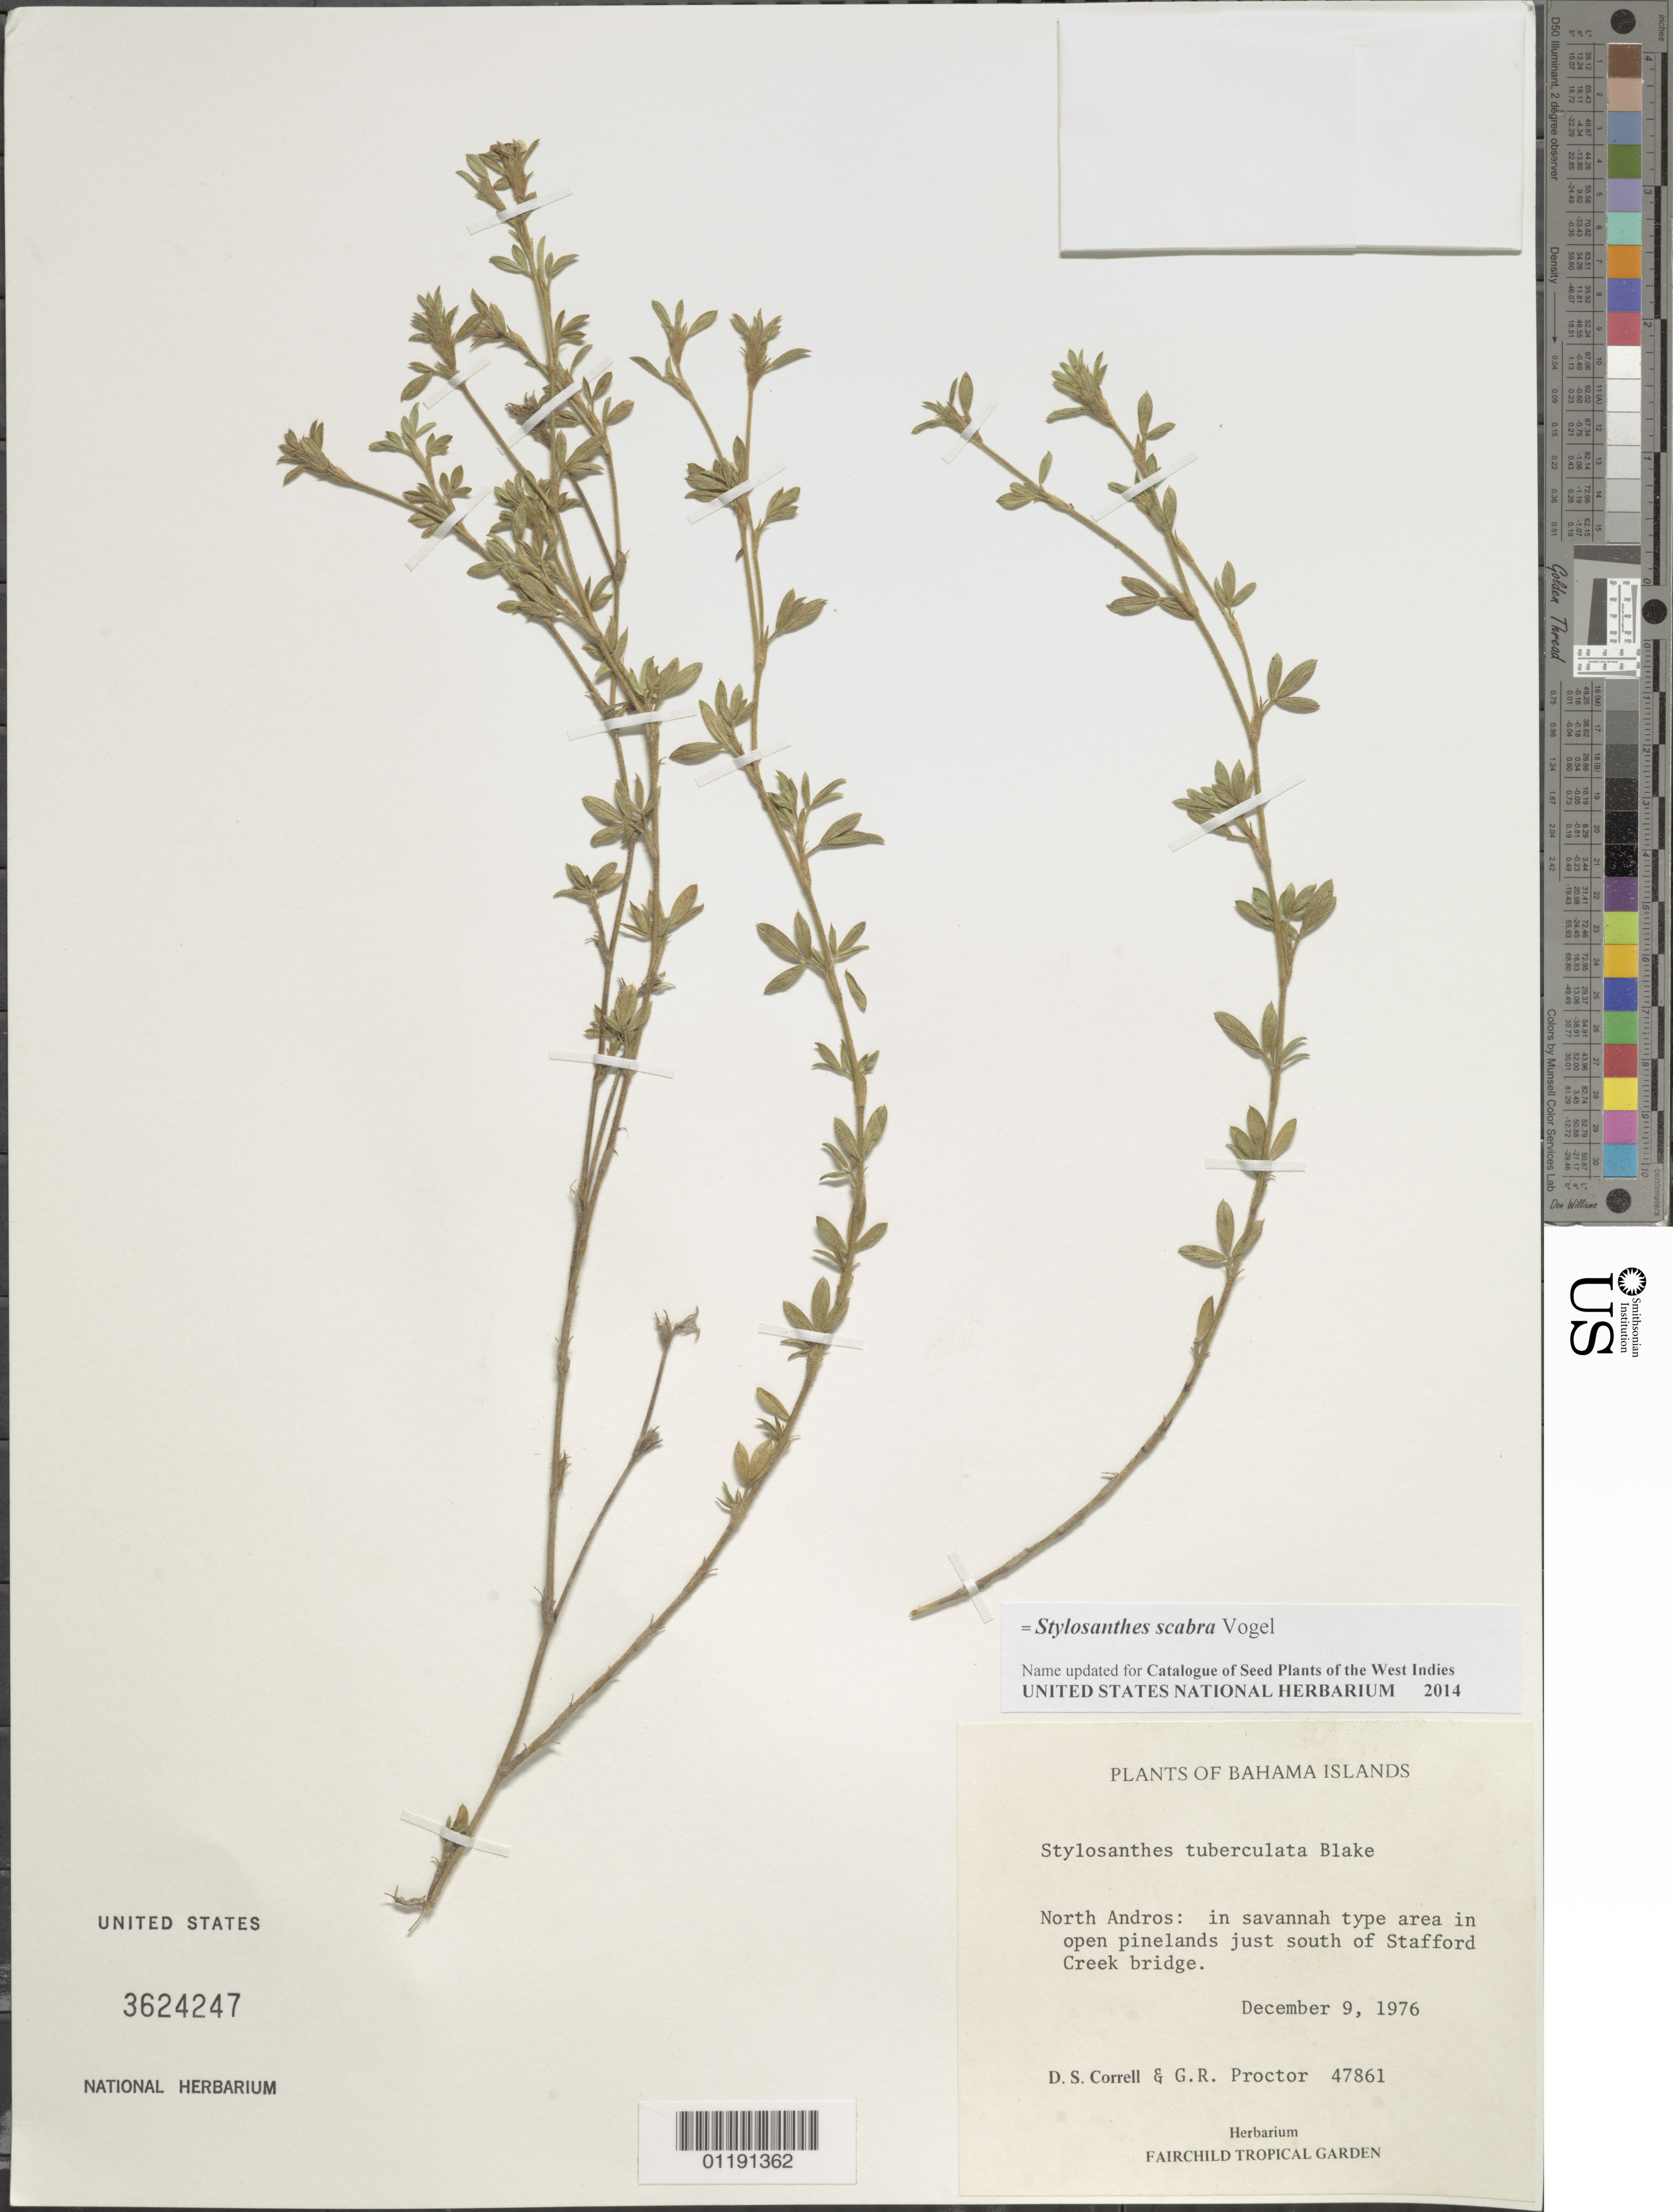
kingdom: Plantae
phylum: Tracheophyta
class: Magnoliopsida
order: Fabales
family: Fabaceae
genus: Stylosanthes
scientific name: Stylosanthes scabra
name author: Vogel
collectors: D. S. Correll & G. R. Proctor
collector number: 47861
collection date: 1976-12-09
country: Bahamas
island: North Andros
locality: In savannah type area in open pinelands just S of Stafford Creek bridge.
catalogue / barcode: US 3624247